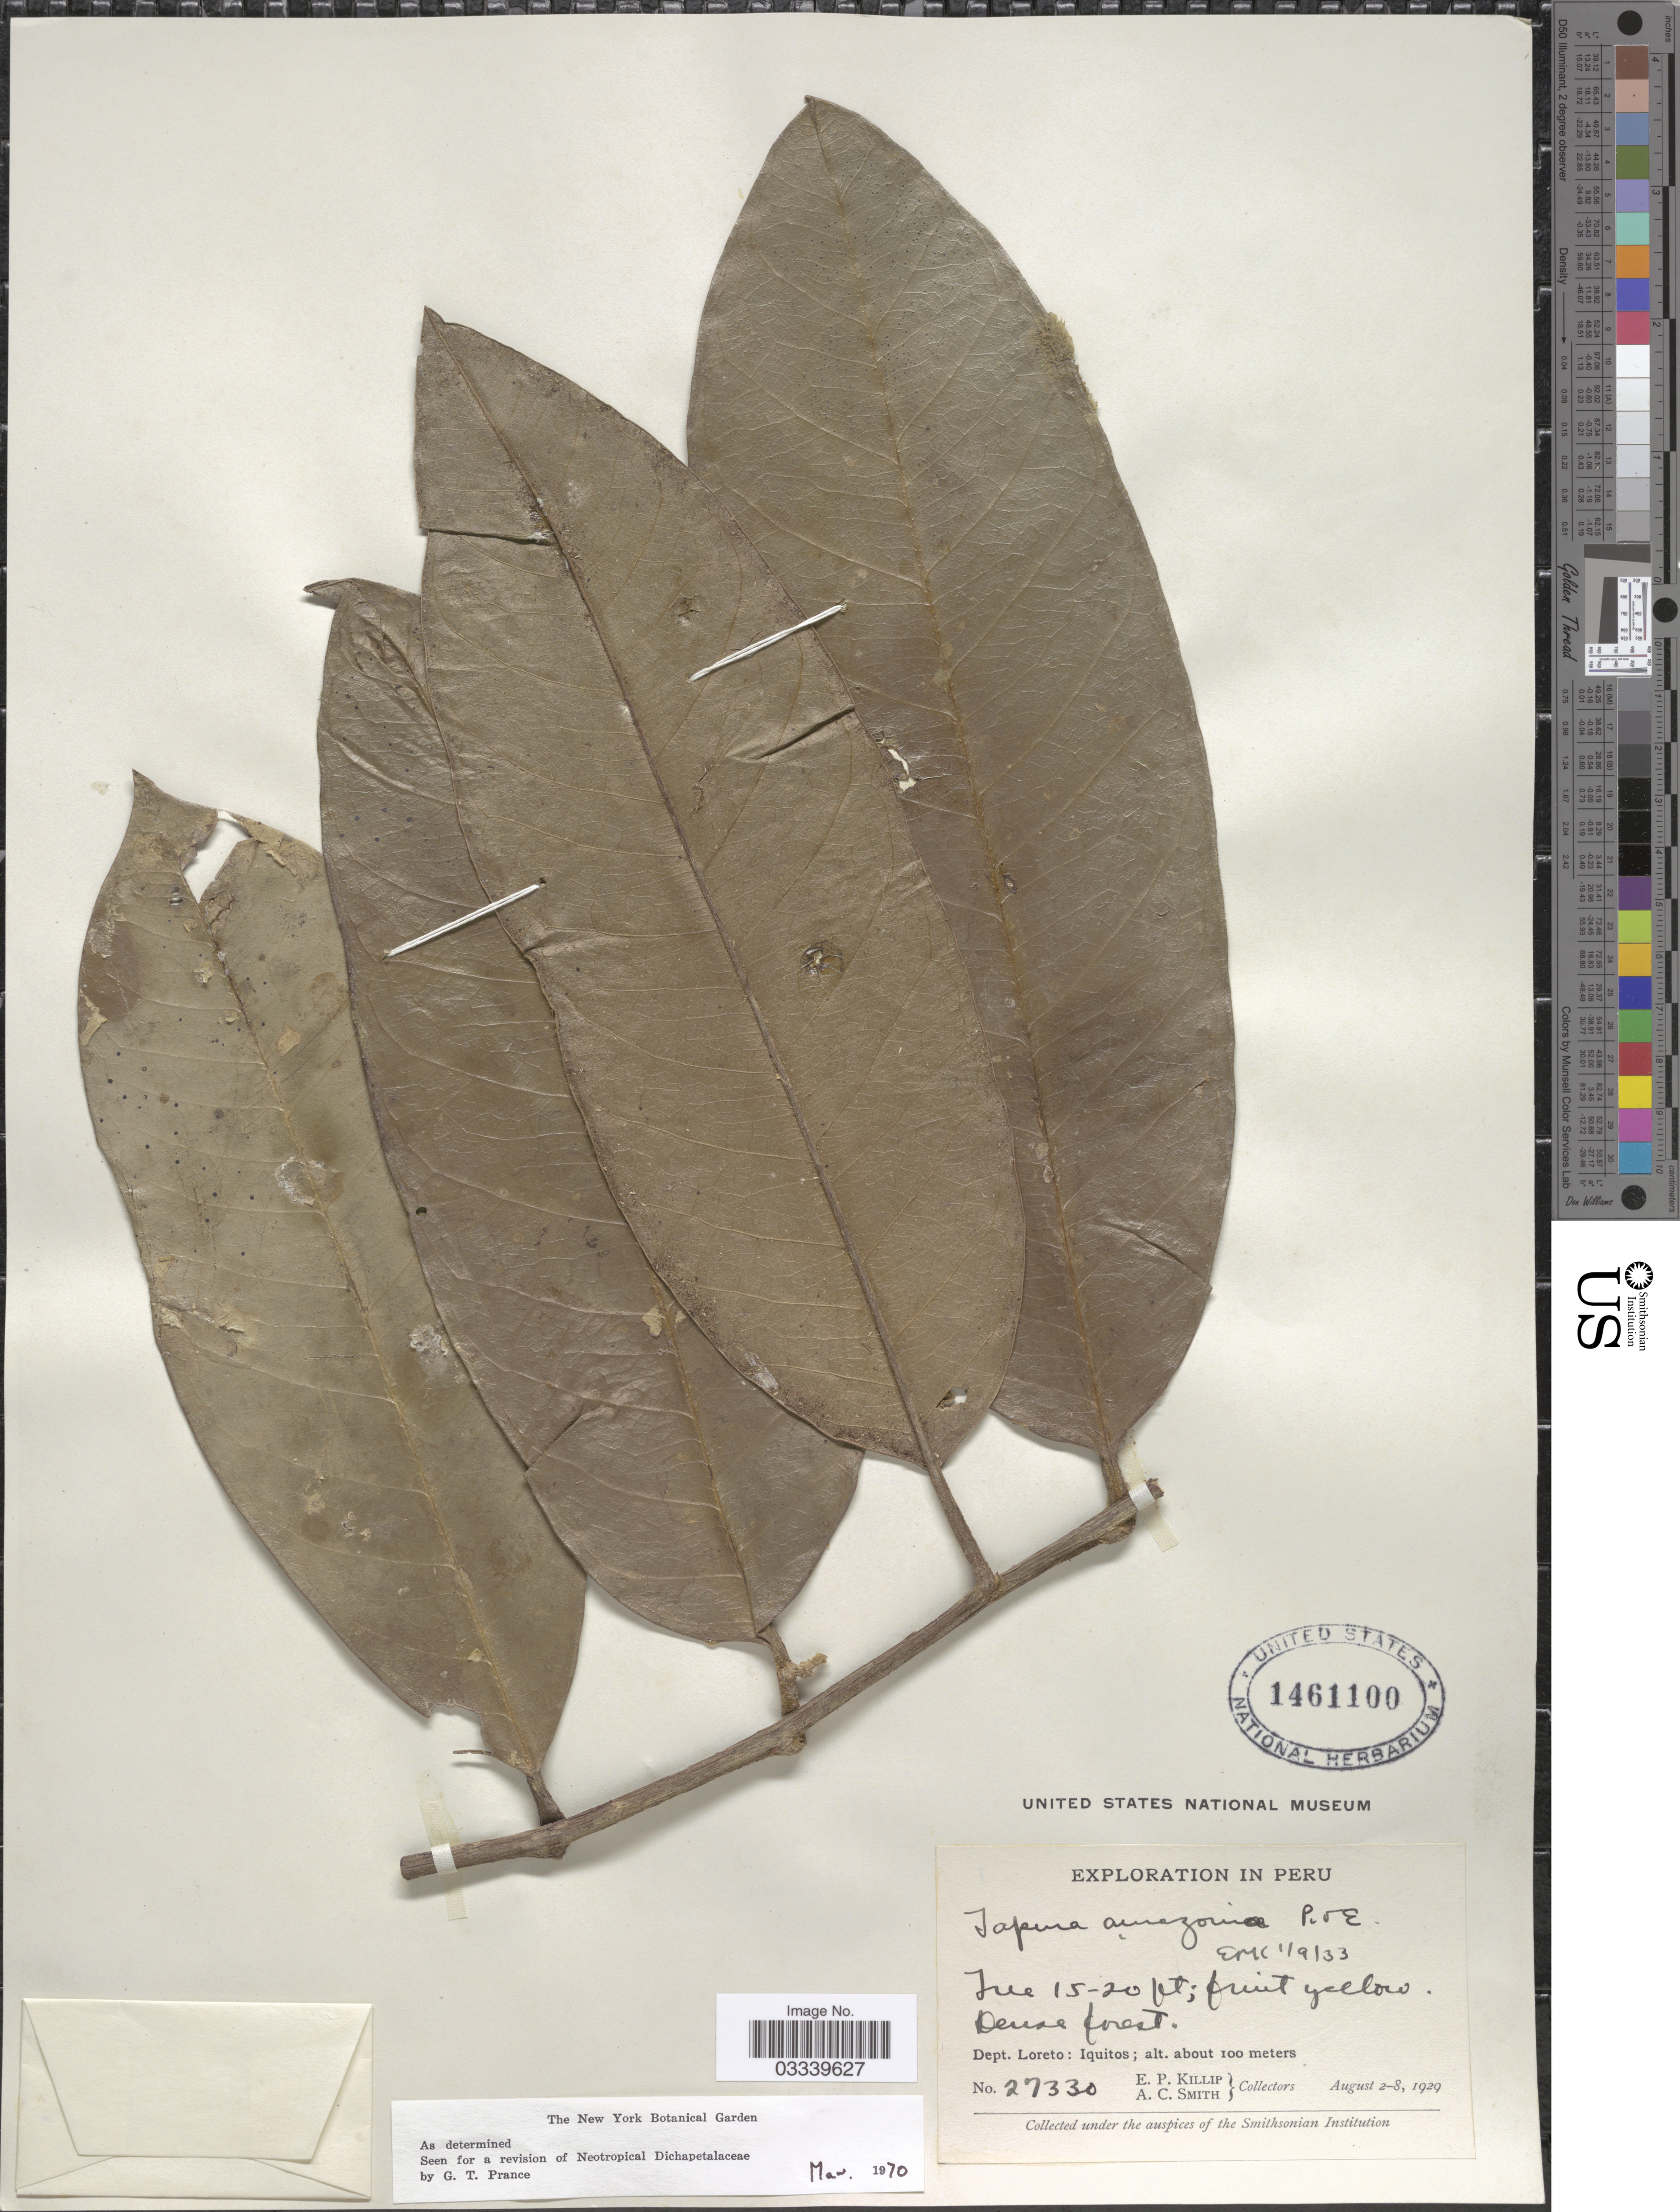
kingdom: Plantae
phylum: Tracheophyta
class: Magnoliopsida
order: Malpighiales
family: Dichapetalaceae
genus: Tapura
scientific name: Tapura amazonica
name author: Poepp. & Endl.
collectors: E. P. Killip & A. C. Smith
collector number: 27330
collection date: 1929-08-02/1929-08-08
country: Peru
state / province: Loreto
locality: Dept. Loreto: Iquitos.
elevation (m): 100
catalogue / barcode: US 1461100